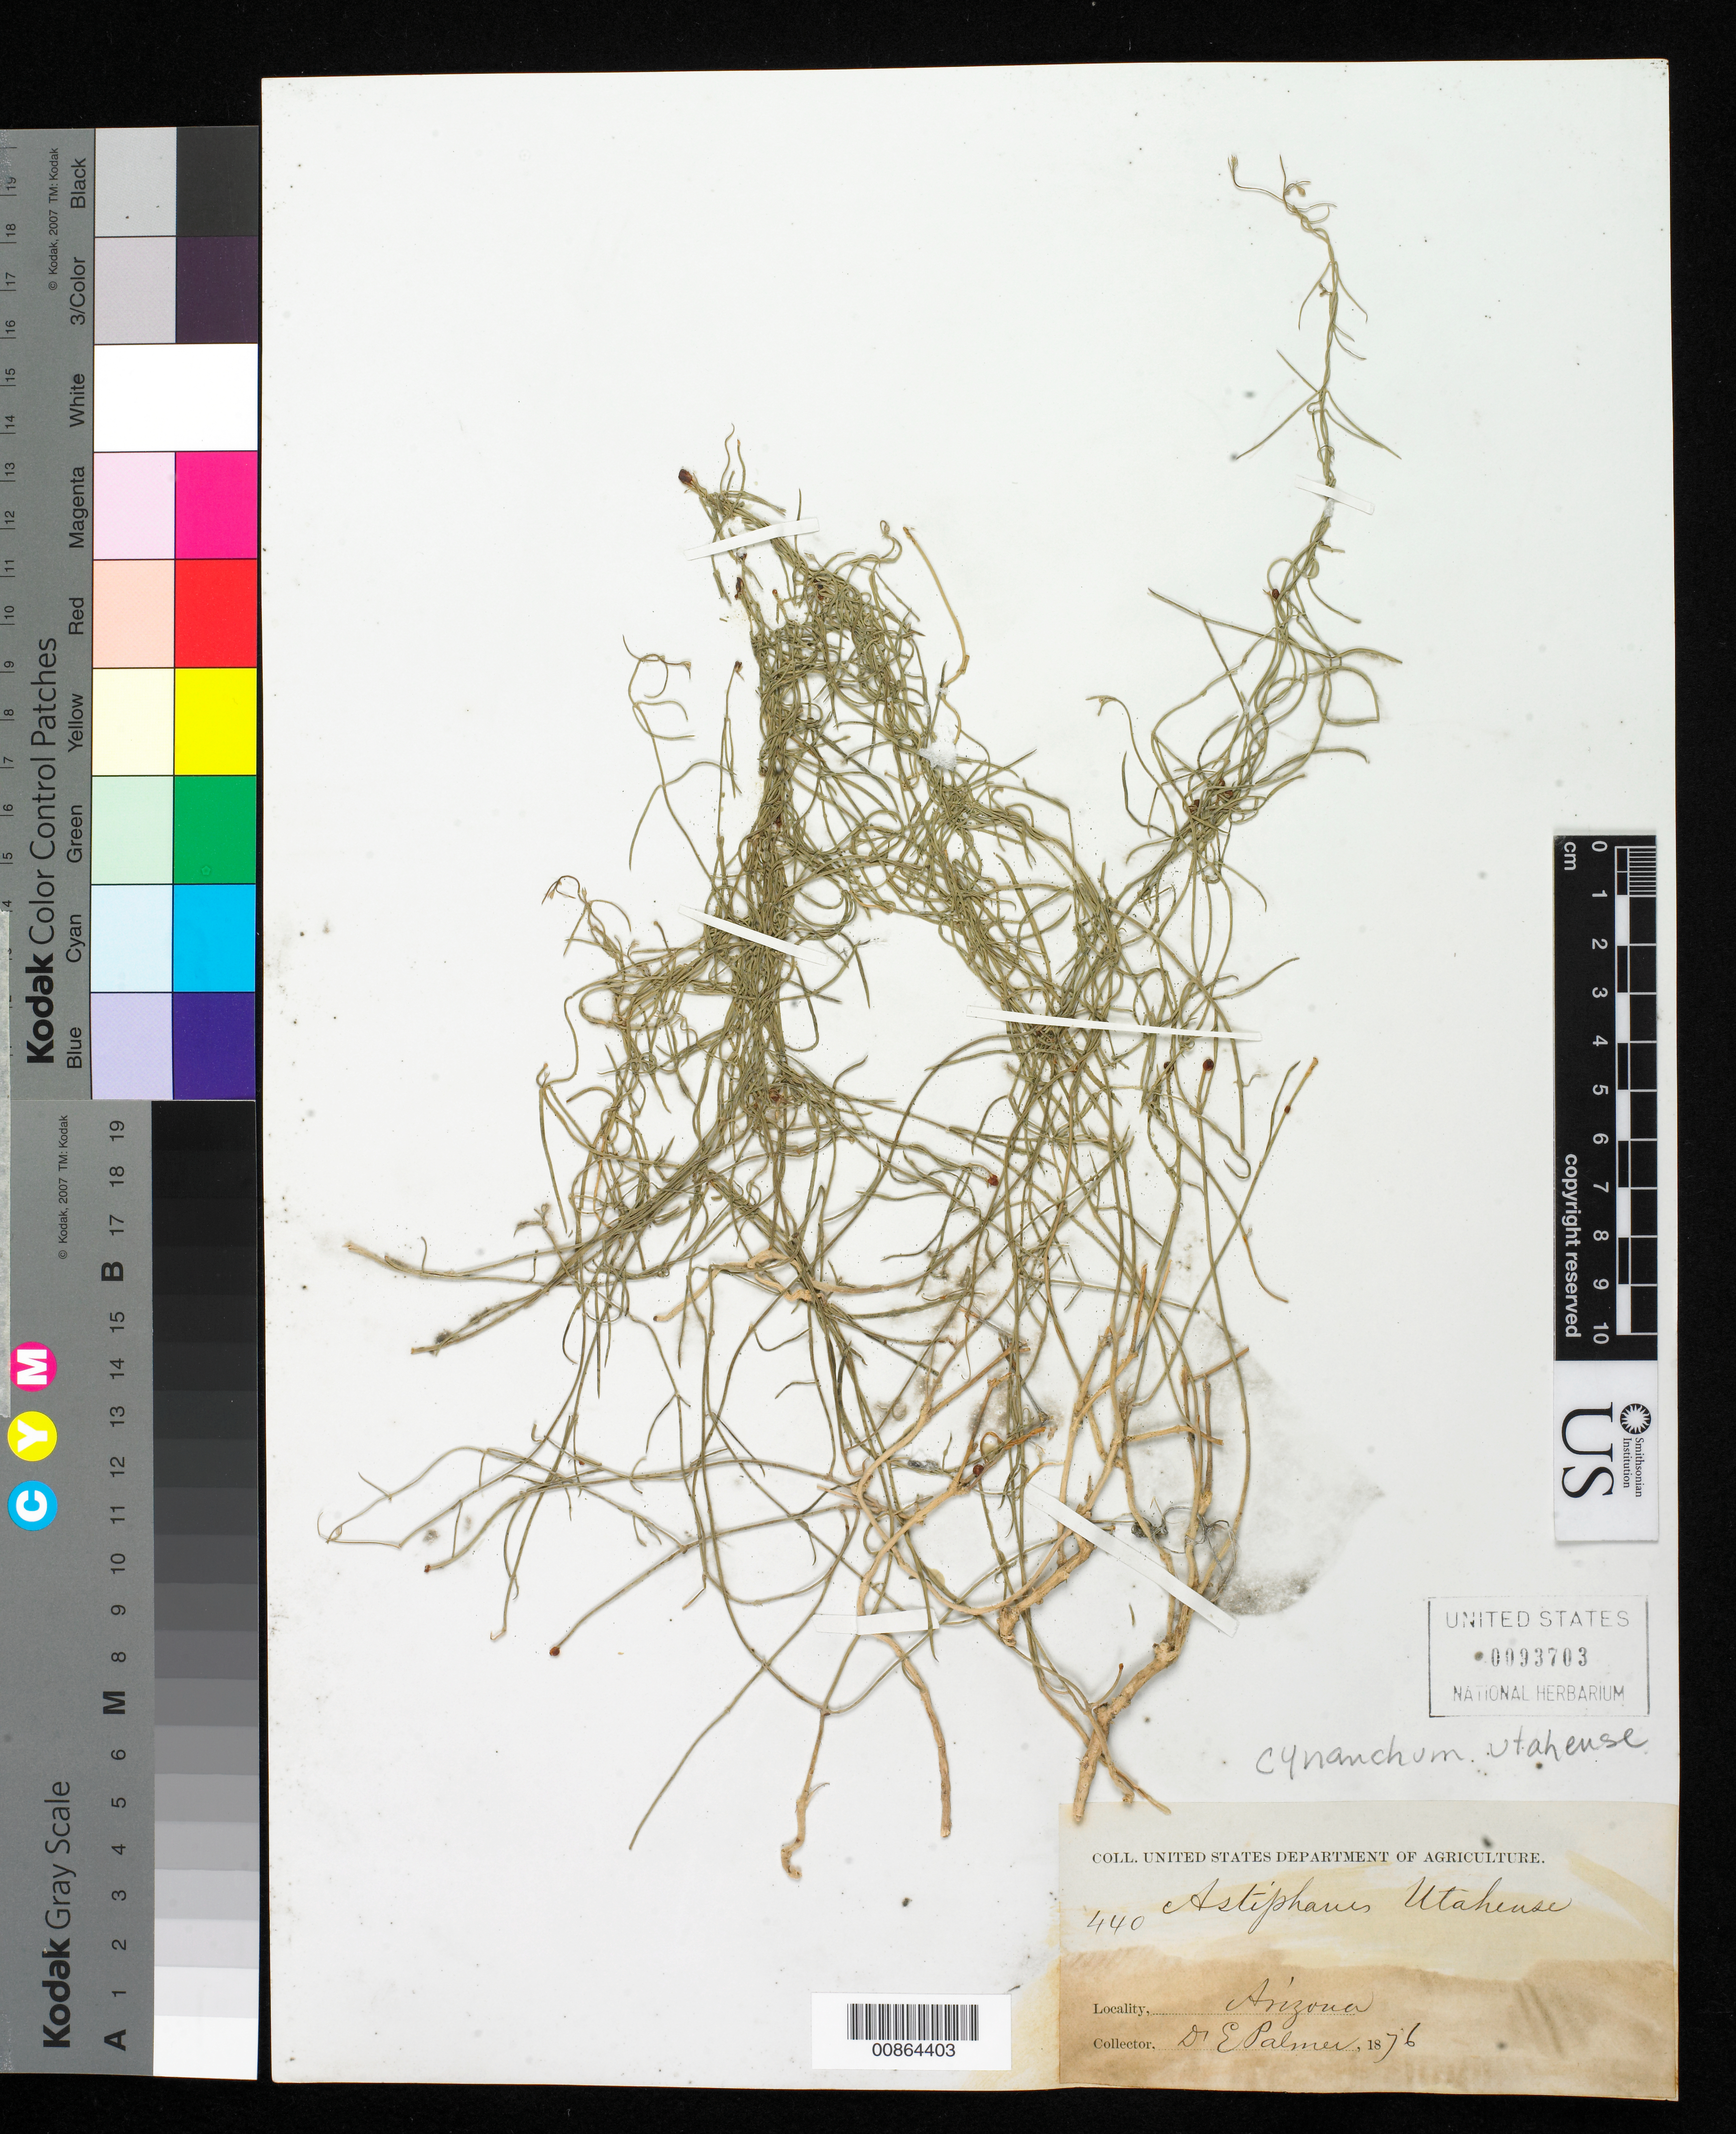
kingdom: Plantae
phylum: Tracheophyta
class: Magnoliopsida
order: Gentianales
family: Apocynaceae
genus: Cynanchum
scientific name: Cynanchum utahense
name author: (Engelm.) Woodson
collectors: E. Palmer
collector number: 440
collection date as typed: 1876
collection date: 1876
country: United States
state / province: Arizona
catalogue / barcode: US 93703